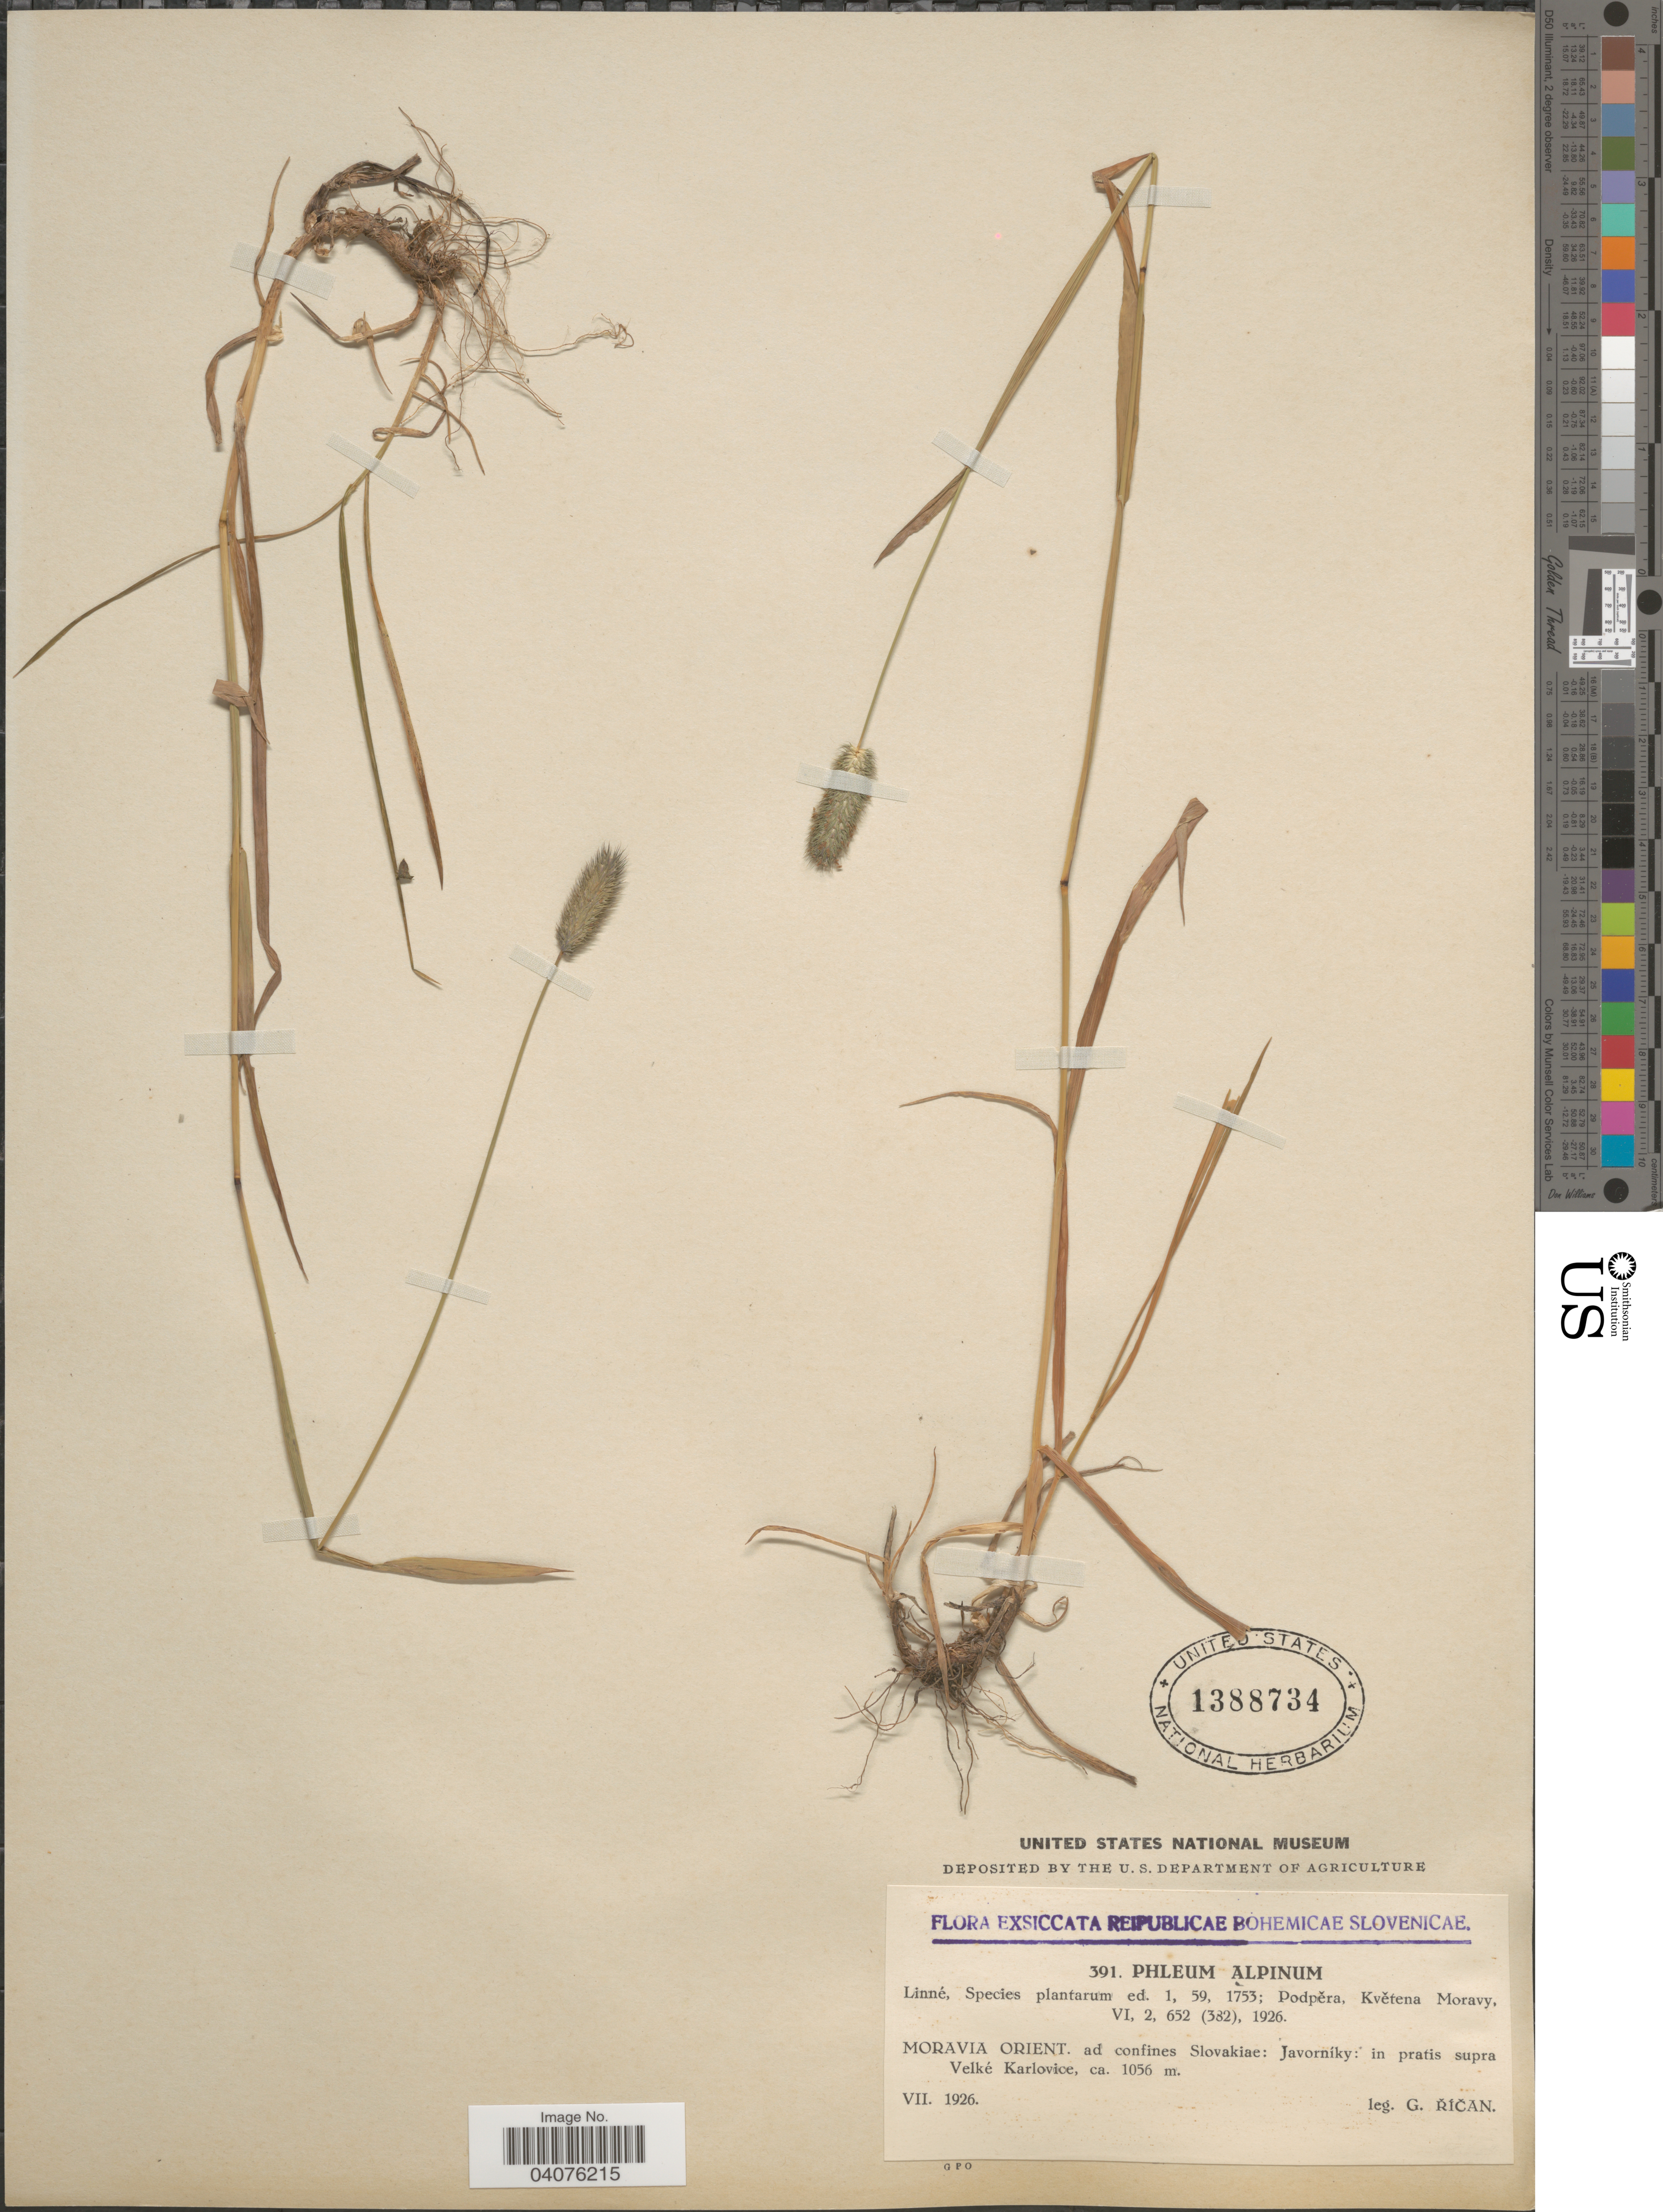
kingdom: Plantae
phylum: Tracheophyta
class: Liliopsida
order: Poales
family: Poaceae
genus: Phleum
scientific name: Phleum alpinum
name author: L.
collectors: G. Rican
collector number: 391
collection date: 1926-07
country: Czechia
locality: Moravia Orient. ad confines Slovakiae: Javorníky: in pratis supra Velké Karlovice.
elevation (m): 1056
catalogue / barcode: US 1388734